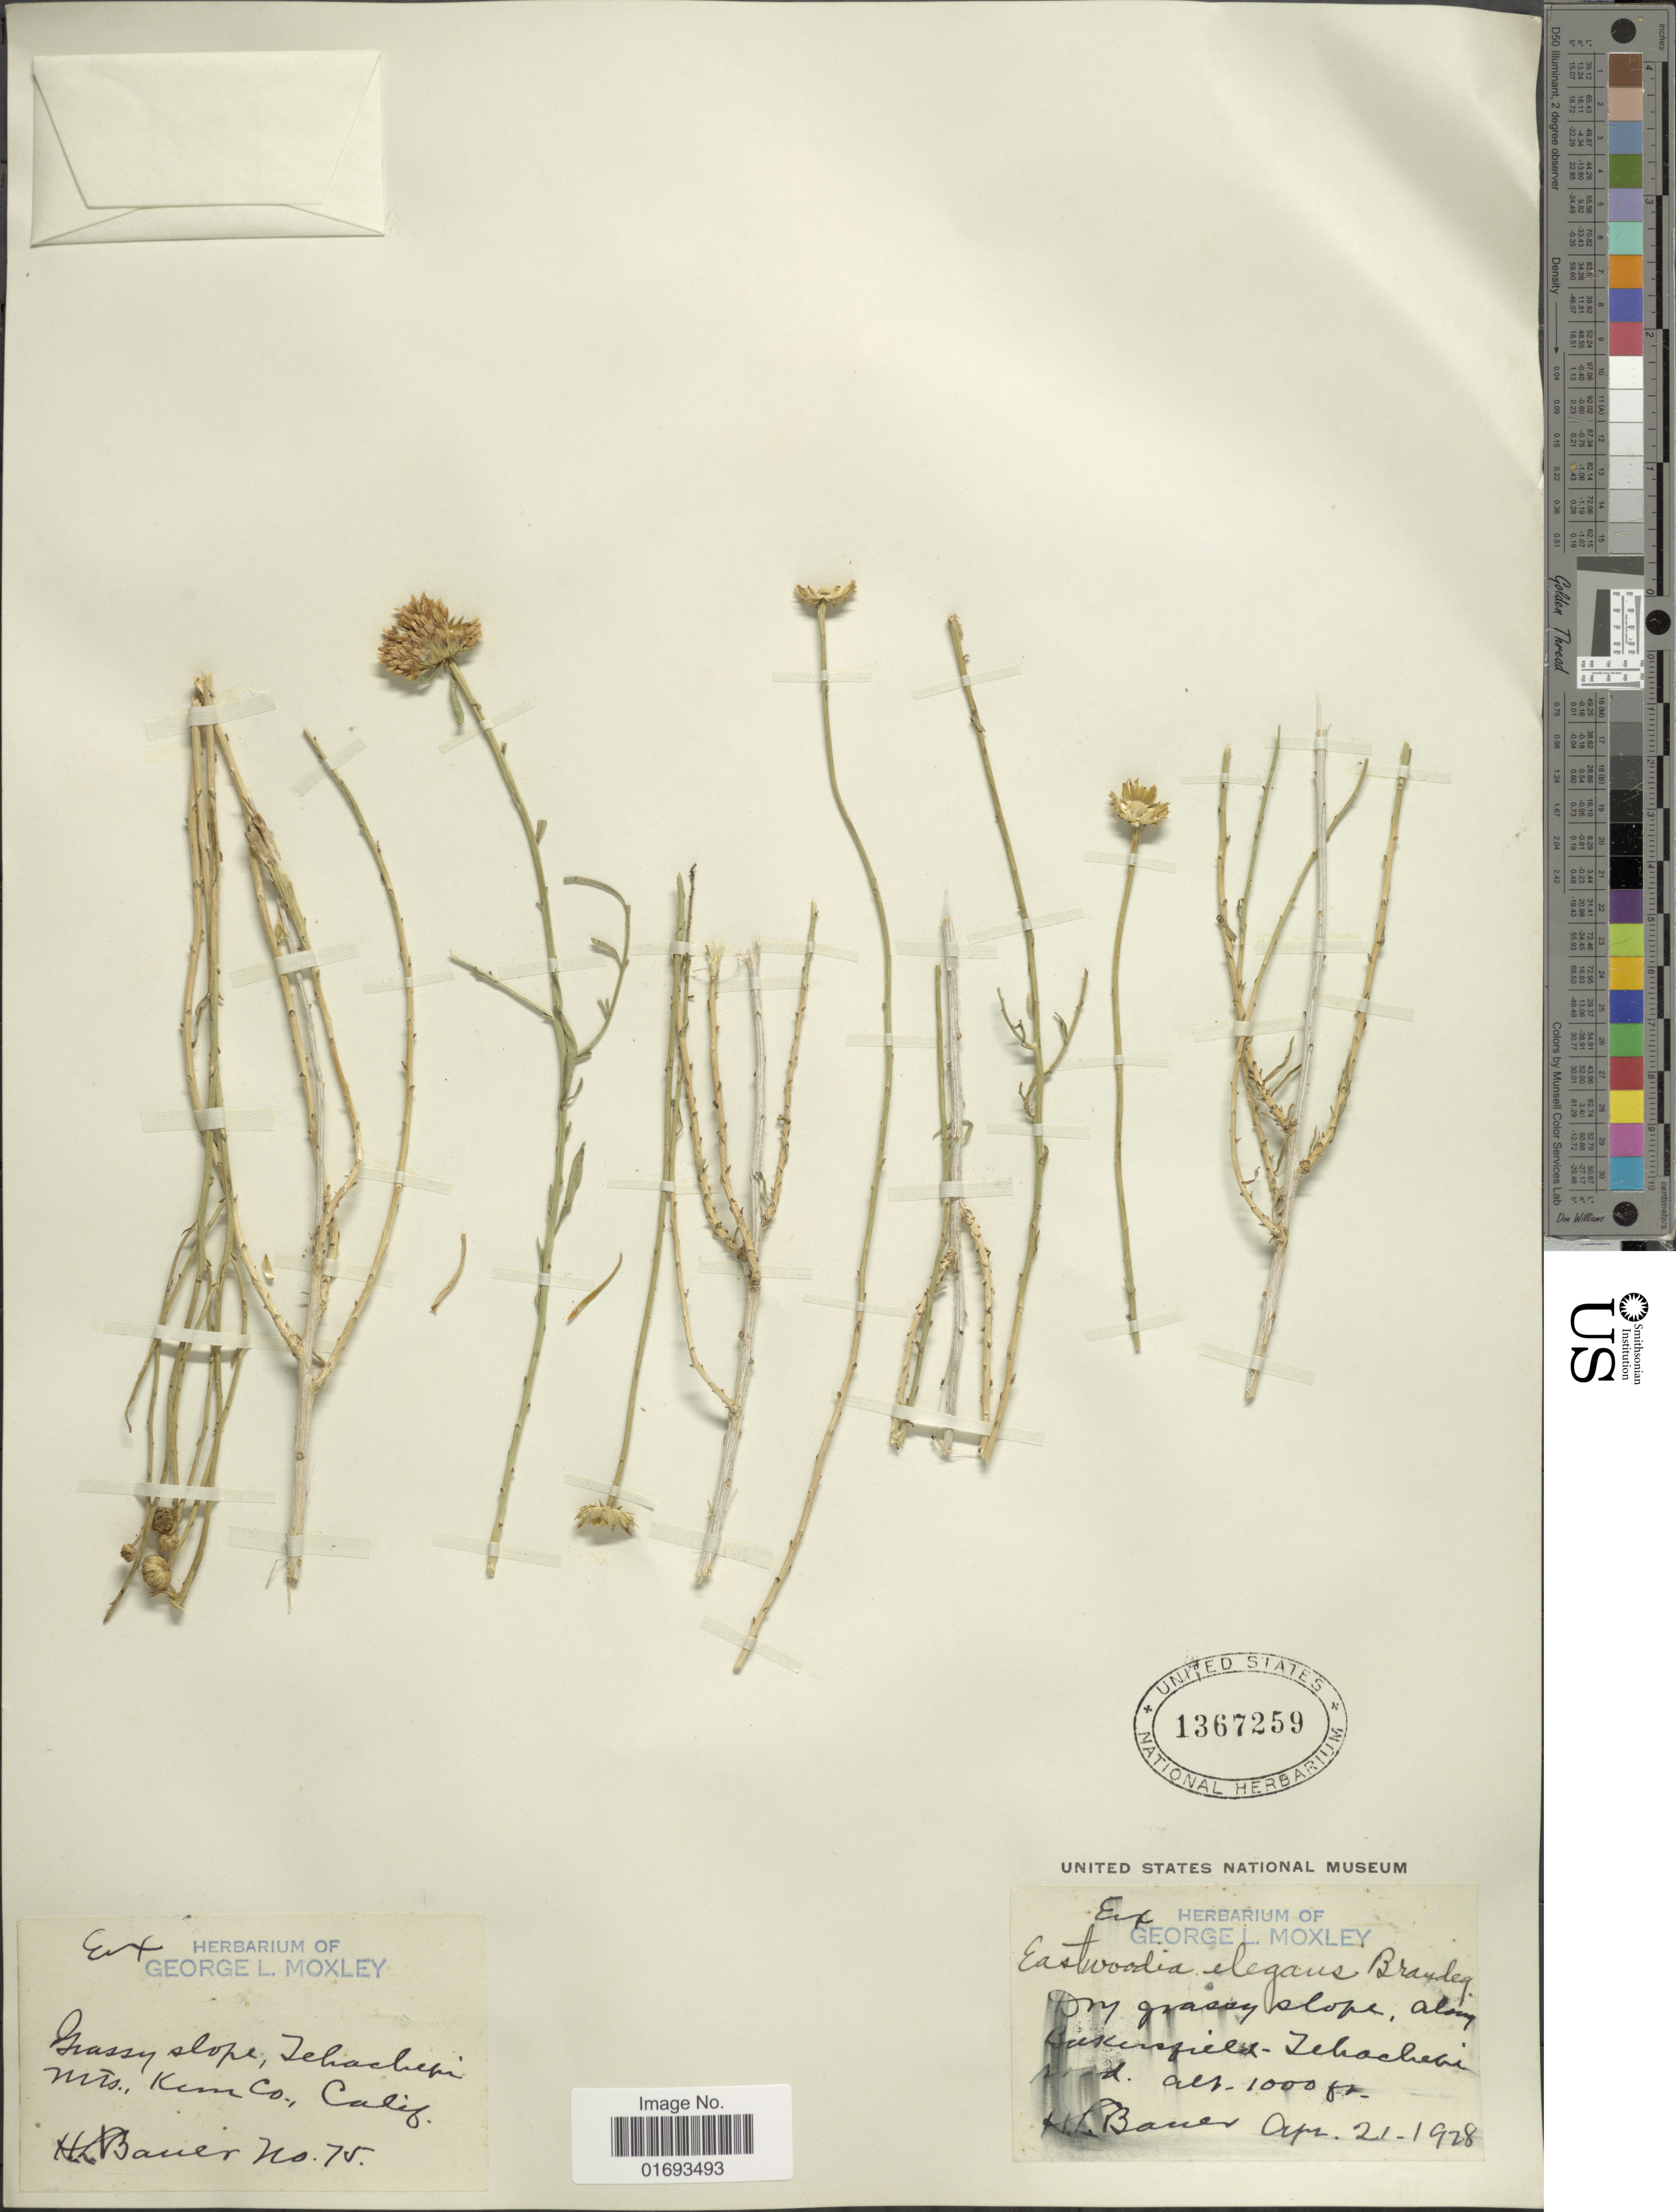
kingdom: Plantae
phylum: Tracheophyta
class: Magnoliopsida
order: Asterales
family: Asteraceae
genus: Eastwoodia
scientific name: Eastwoodia elegans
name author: Brandegee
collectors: H. Bauer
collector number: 75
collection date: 1928-04-21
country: United States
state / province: California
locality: Dry grassy slope, along Bakersfield-Tehachapi road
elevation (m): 305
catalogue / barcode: US 1367259